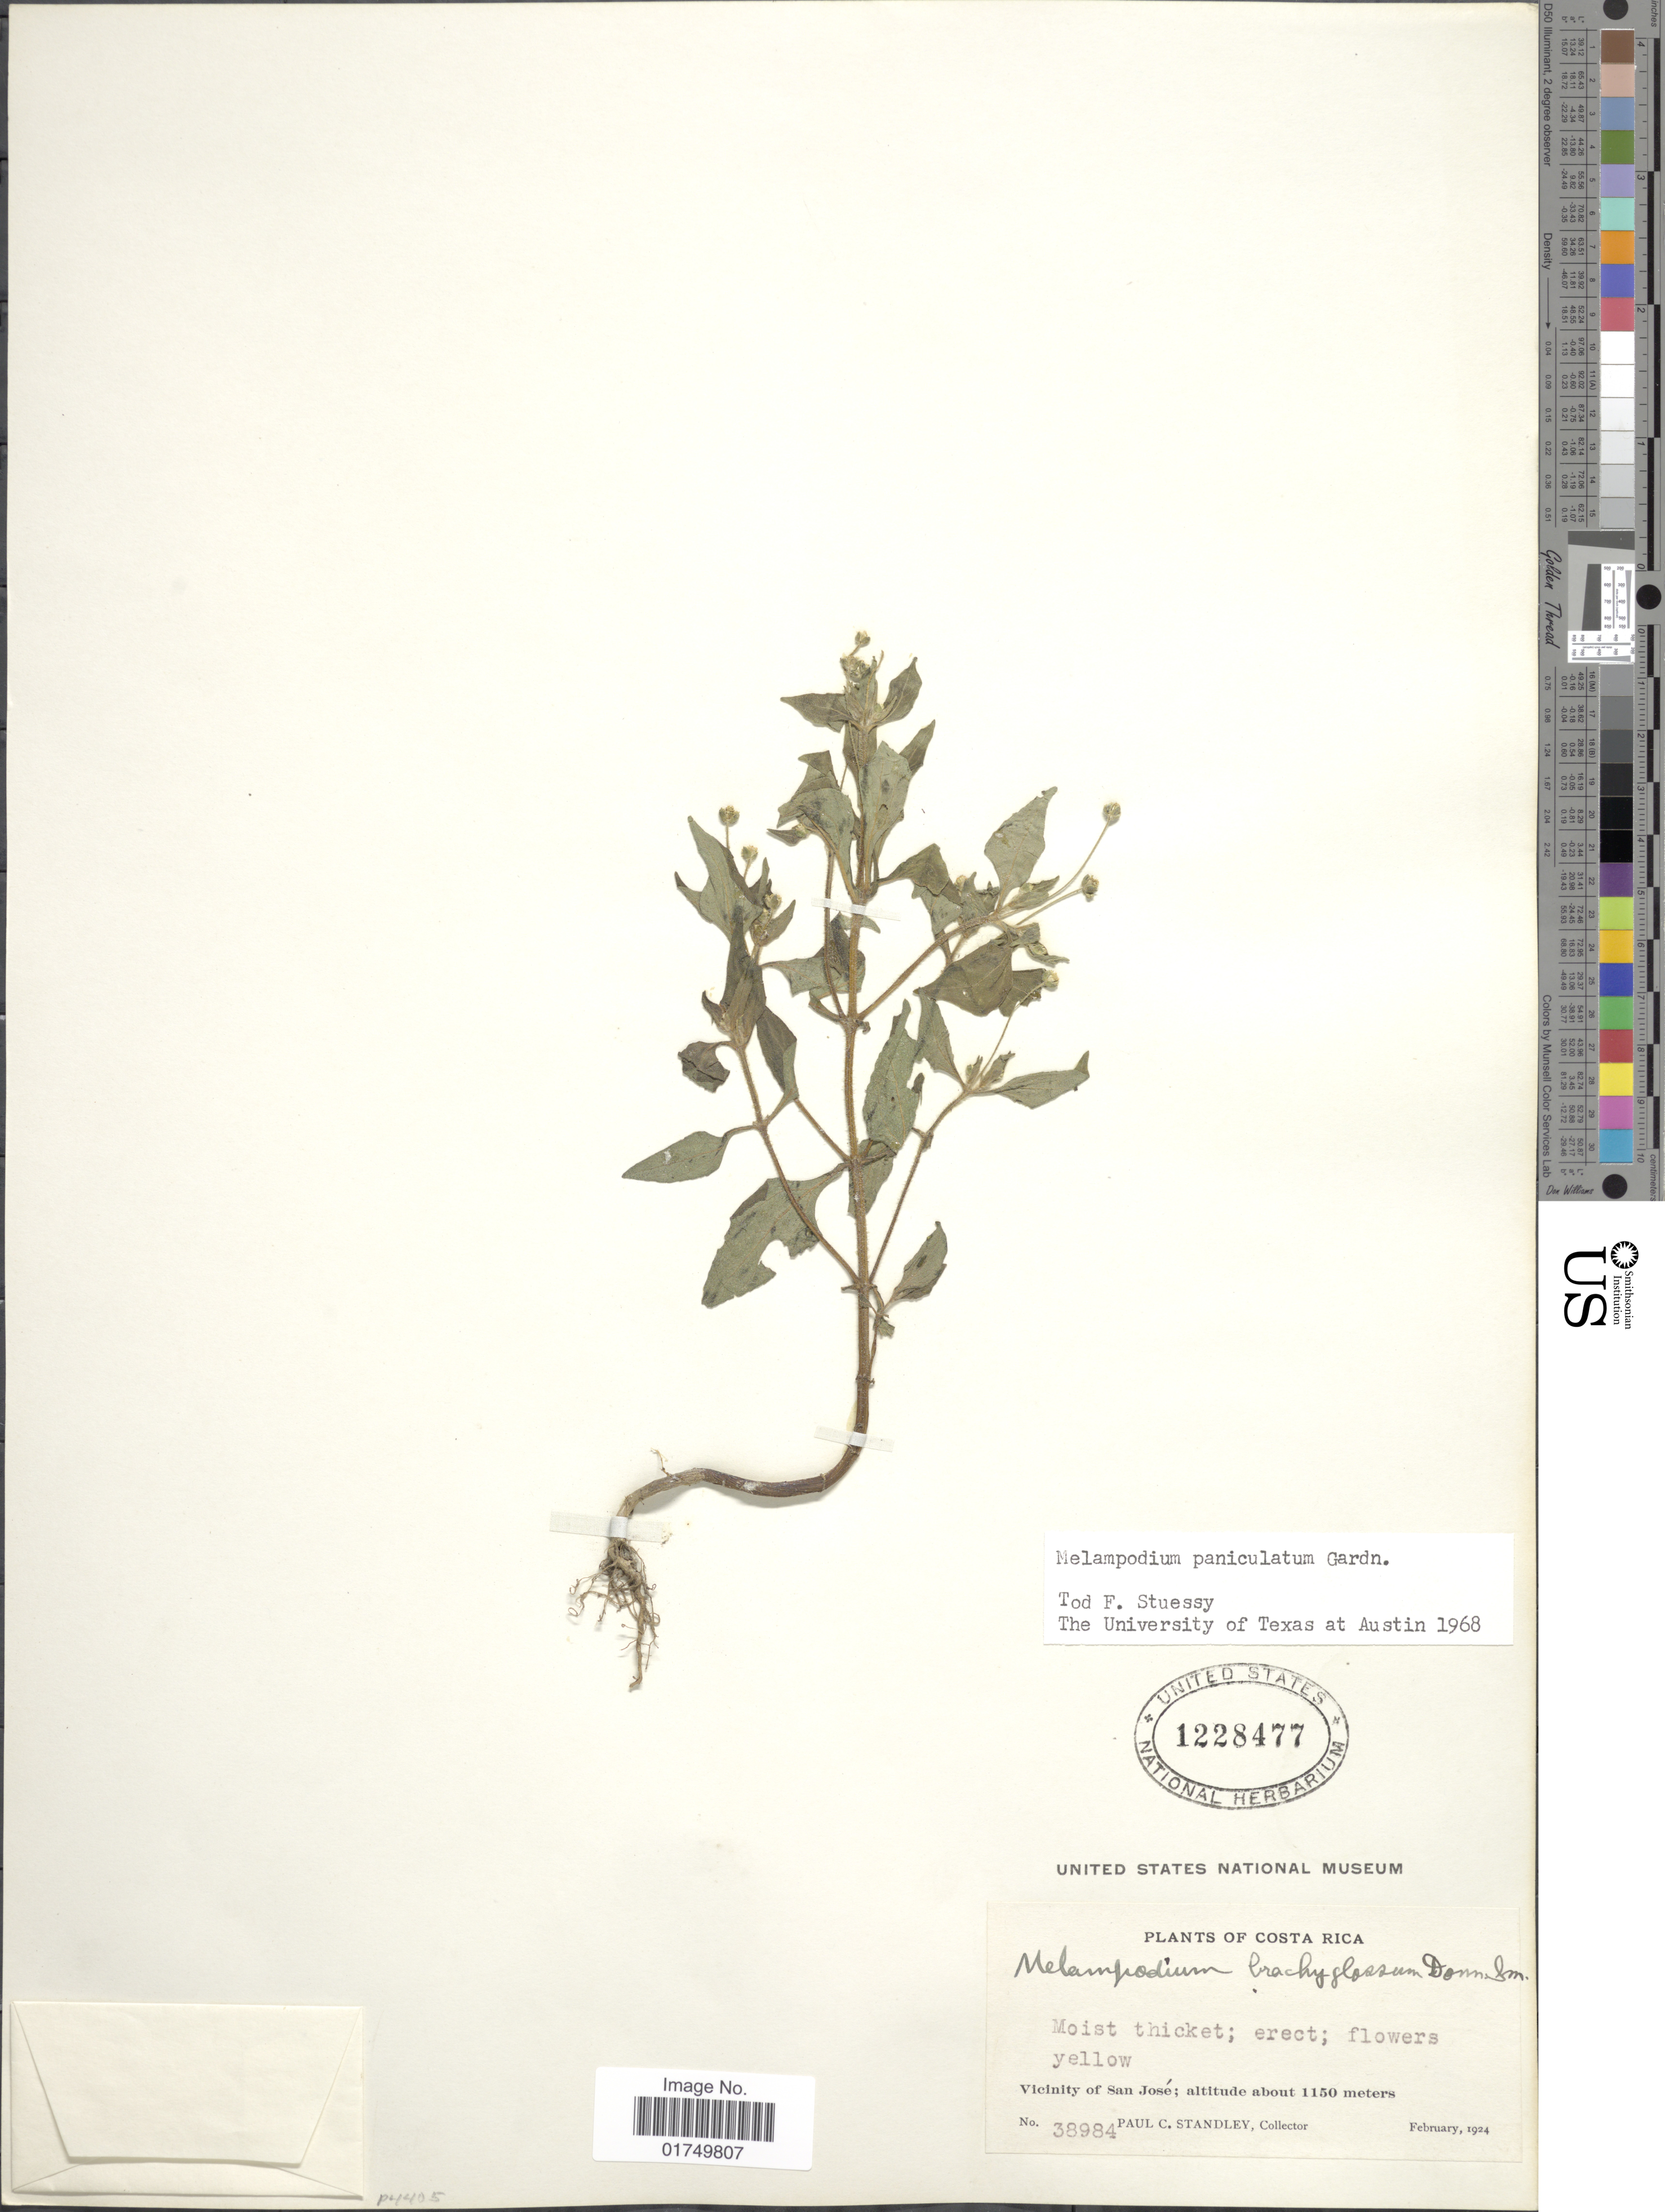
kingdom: Plantae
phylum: Tracheophyta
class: Magnoliopsida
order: Asterales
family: Asteraceae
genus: Melampodium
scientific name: Melampodium paniculatum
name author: Gardner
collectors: P. C. Standley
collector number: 38984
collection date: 1924-02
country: Uruguay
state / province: San Jose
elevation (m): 1150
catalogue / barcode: US 1228477